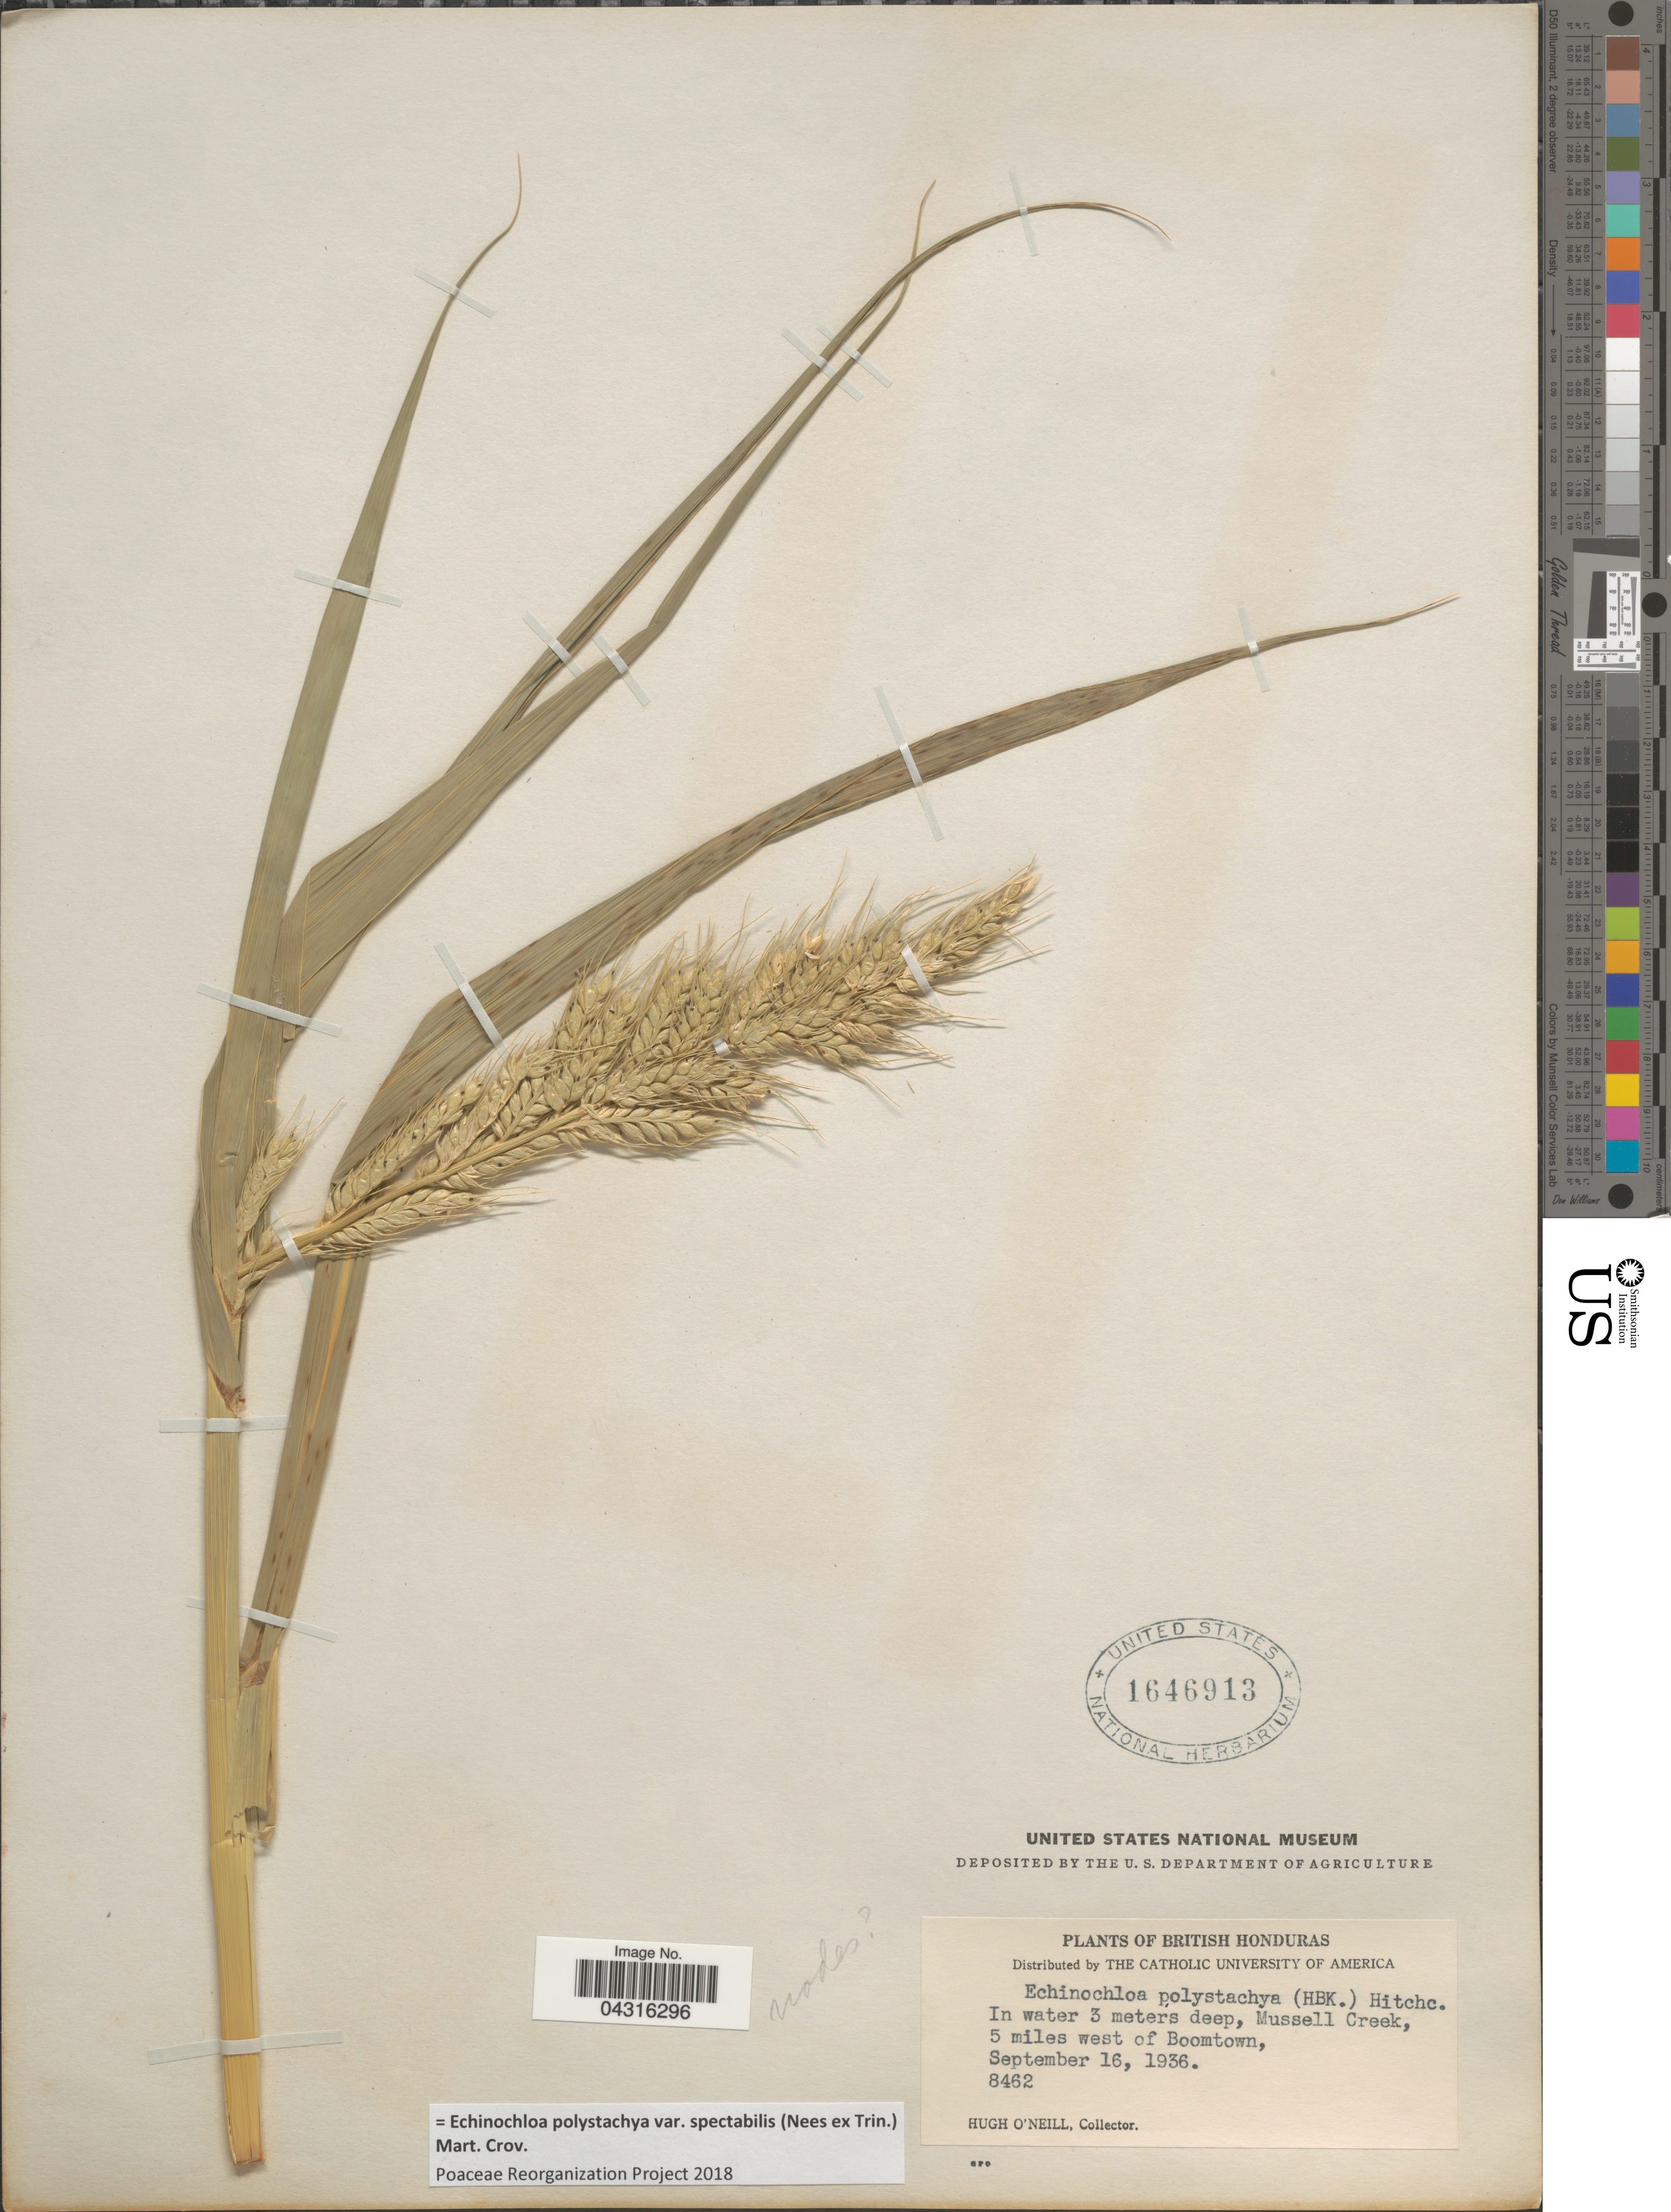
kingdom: Plantae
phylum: Tracheophyta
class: Liliopsida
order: Poales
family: Poaceae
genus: Echinochloa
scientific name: Echinochloa polystachya var. spectabilis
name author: (Nees ex Trin.) Mart. Crov.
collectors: H. O'Neill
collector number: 8462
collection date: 1936-09-16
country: Belize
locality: British Honduras. In water 3 meters deep, Mussell Creek, 5 miles west of Boomtown.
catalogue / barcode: US 1646913